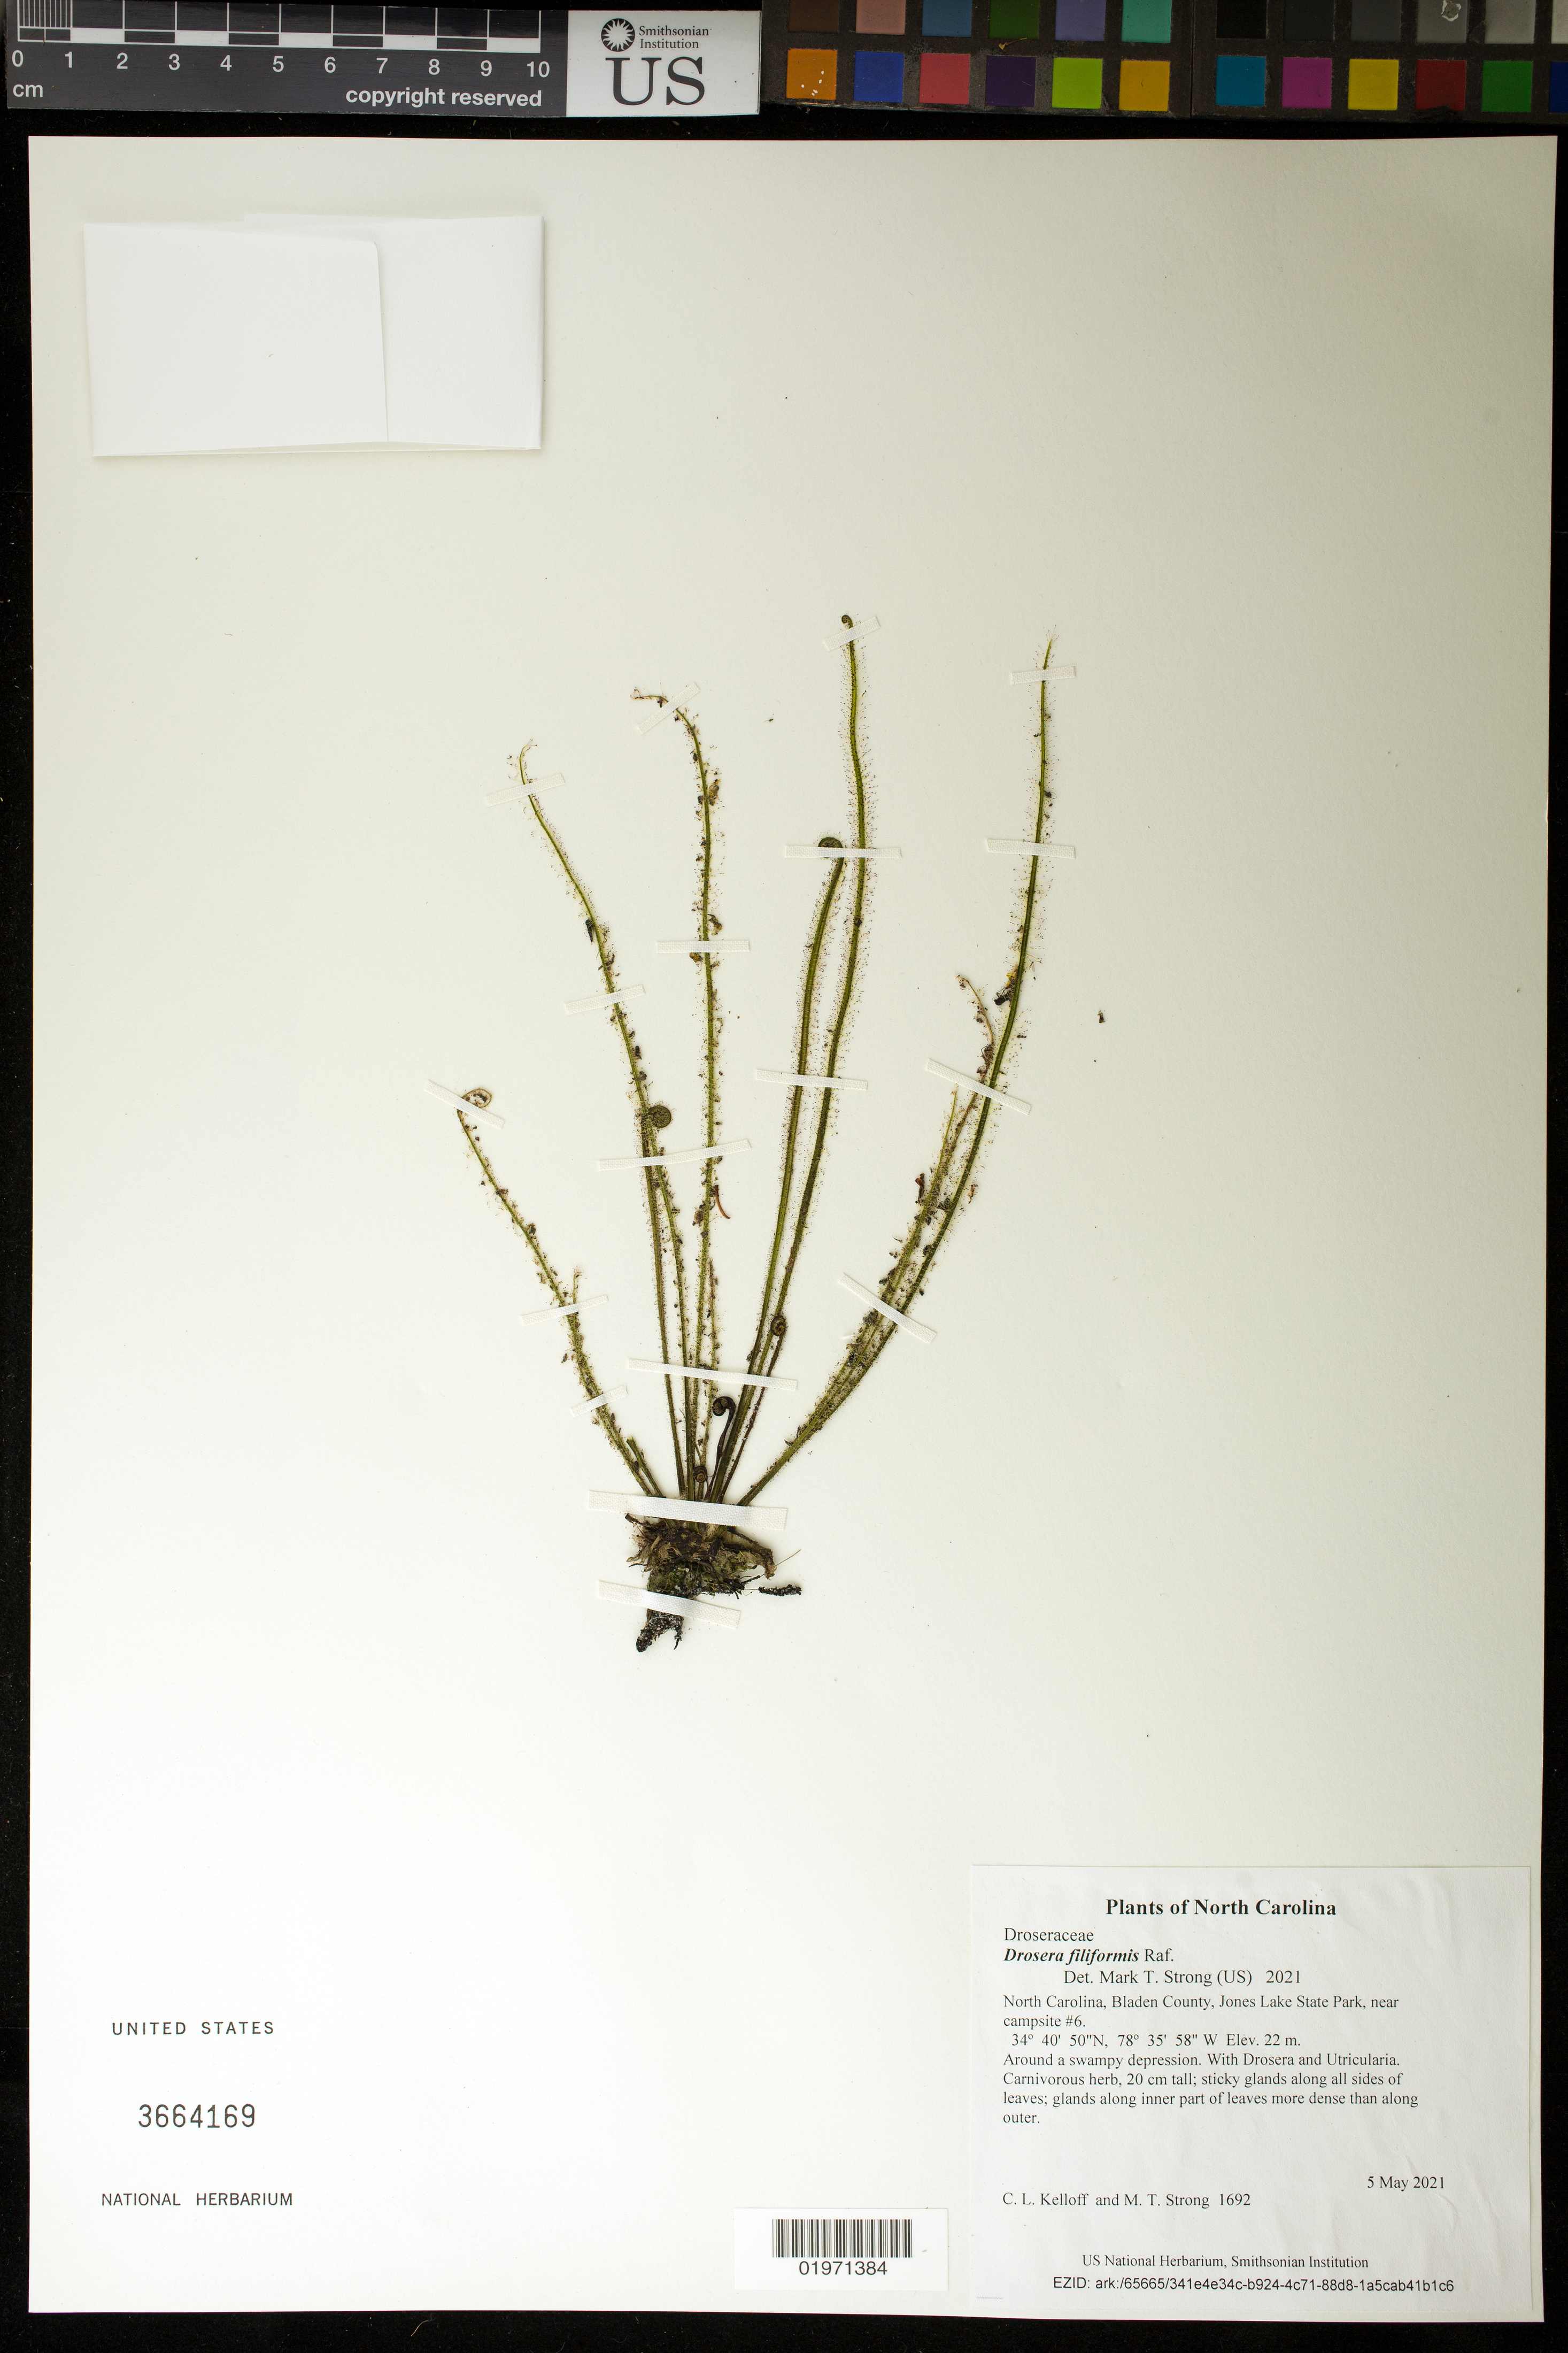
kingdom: Plantae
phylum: Tracheophyta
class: Magnoliopsida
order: Caryophyllales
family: Droseraceae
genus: Drosera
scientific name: Drosera filiformis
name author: Raf.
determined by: Strong, M. T., (US), Smithsonian Institution - National Museum of Natural History (UNITED STATES)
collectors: C. L. Kelloff & M. T. Strong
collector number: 1692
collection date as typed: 5 May 2021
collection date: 2021-05-05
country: United States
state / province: North Carolina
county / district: Bladen County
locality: Jones Lake State Park, near campsite #6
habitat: Around a swampy depression. With Drosera and Utricularia.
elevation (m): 22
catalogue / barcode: US 3664169